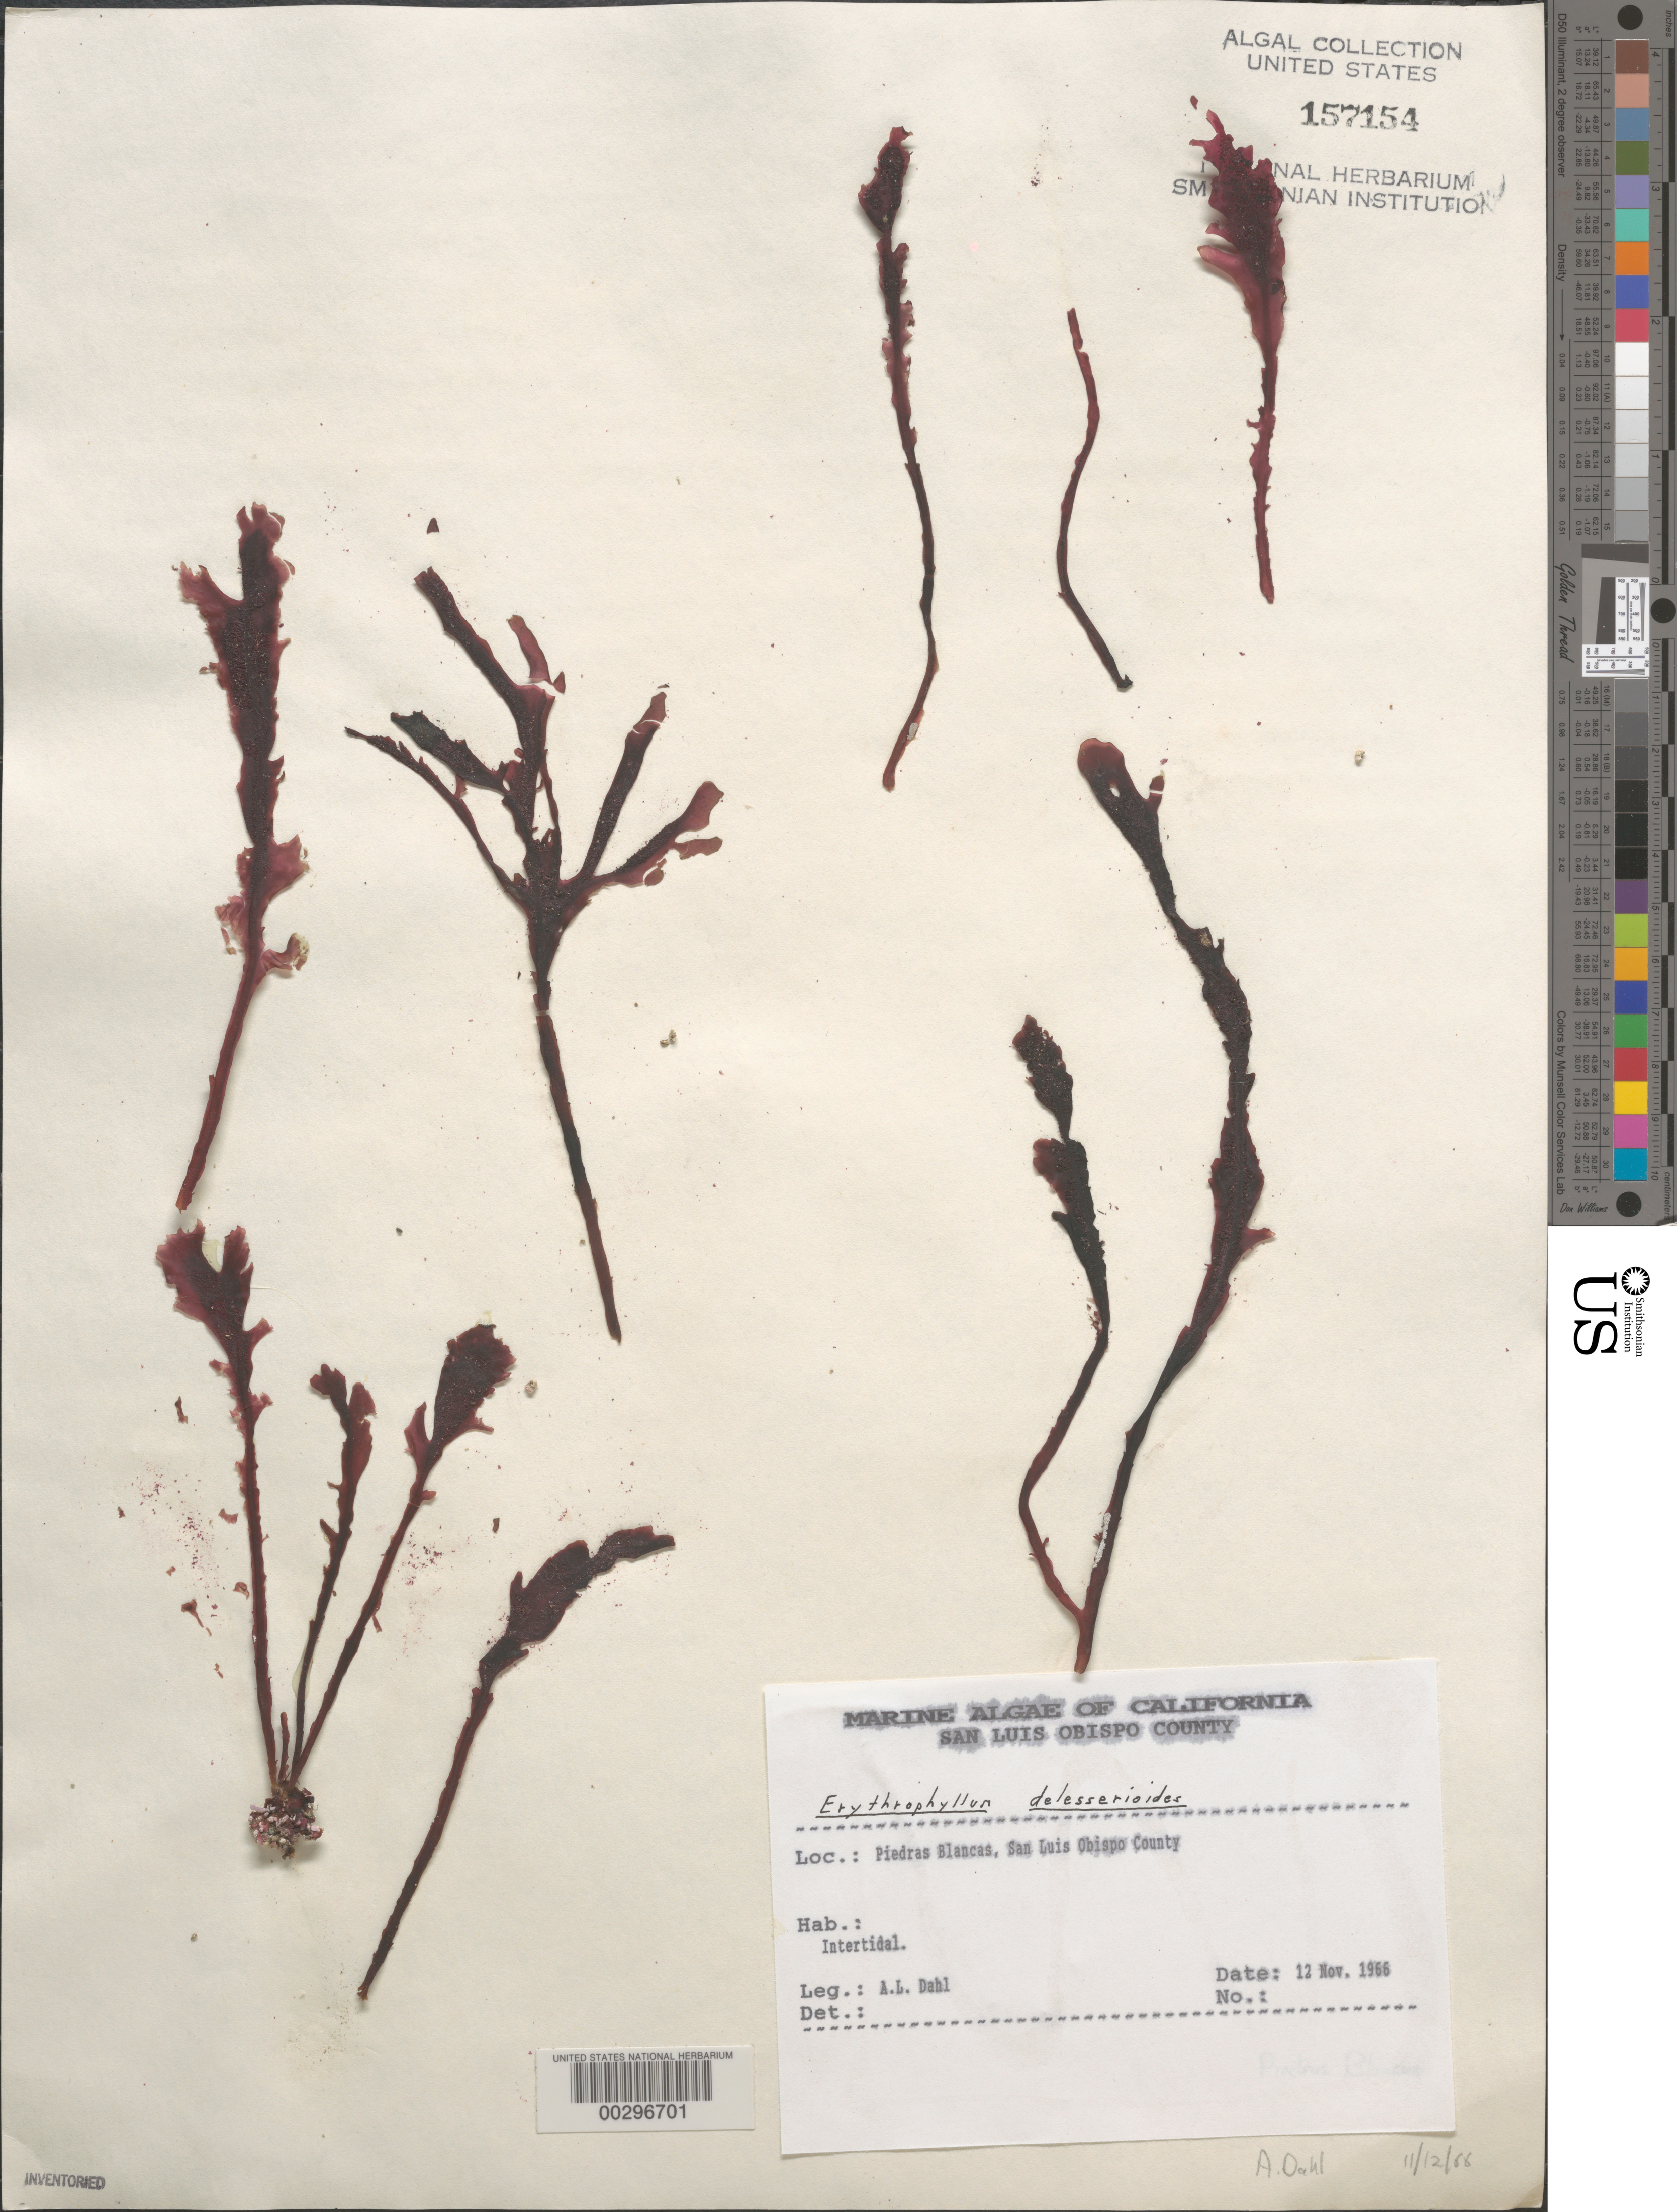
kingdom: Plantae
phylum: Rhodophyta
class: Florideophyceae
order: Gigartinales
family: Kallymeniaceae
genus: Erythrophyllum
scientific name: Erythrophyllum delesserioides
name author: J. Agardh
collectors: A. Dahl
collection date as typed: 12 Nov 1966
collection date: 1966-11-12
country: United States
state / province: California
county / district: San Luis Obispo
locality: Piedras Blancas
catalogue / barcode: US 157154